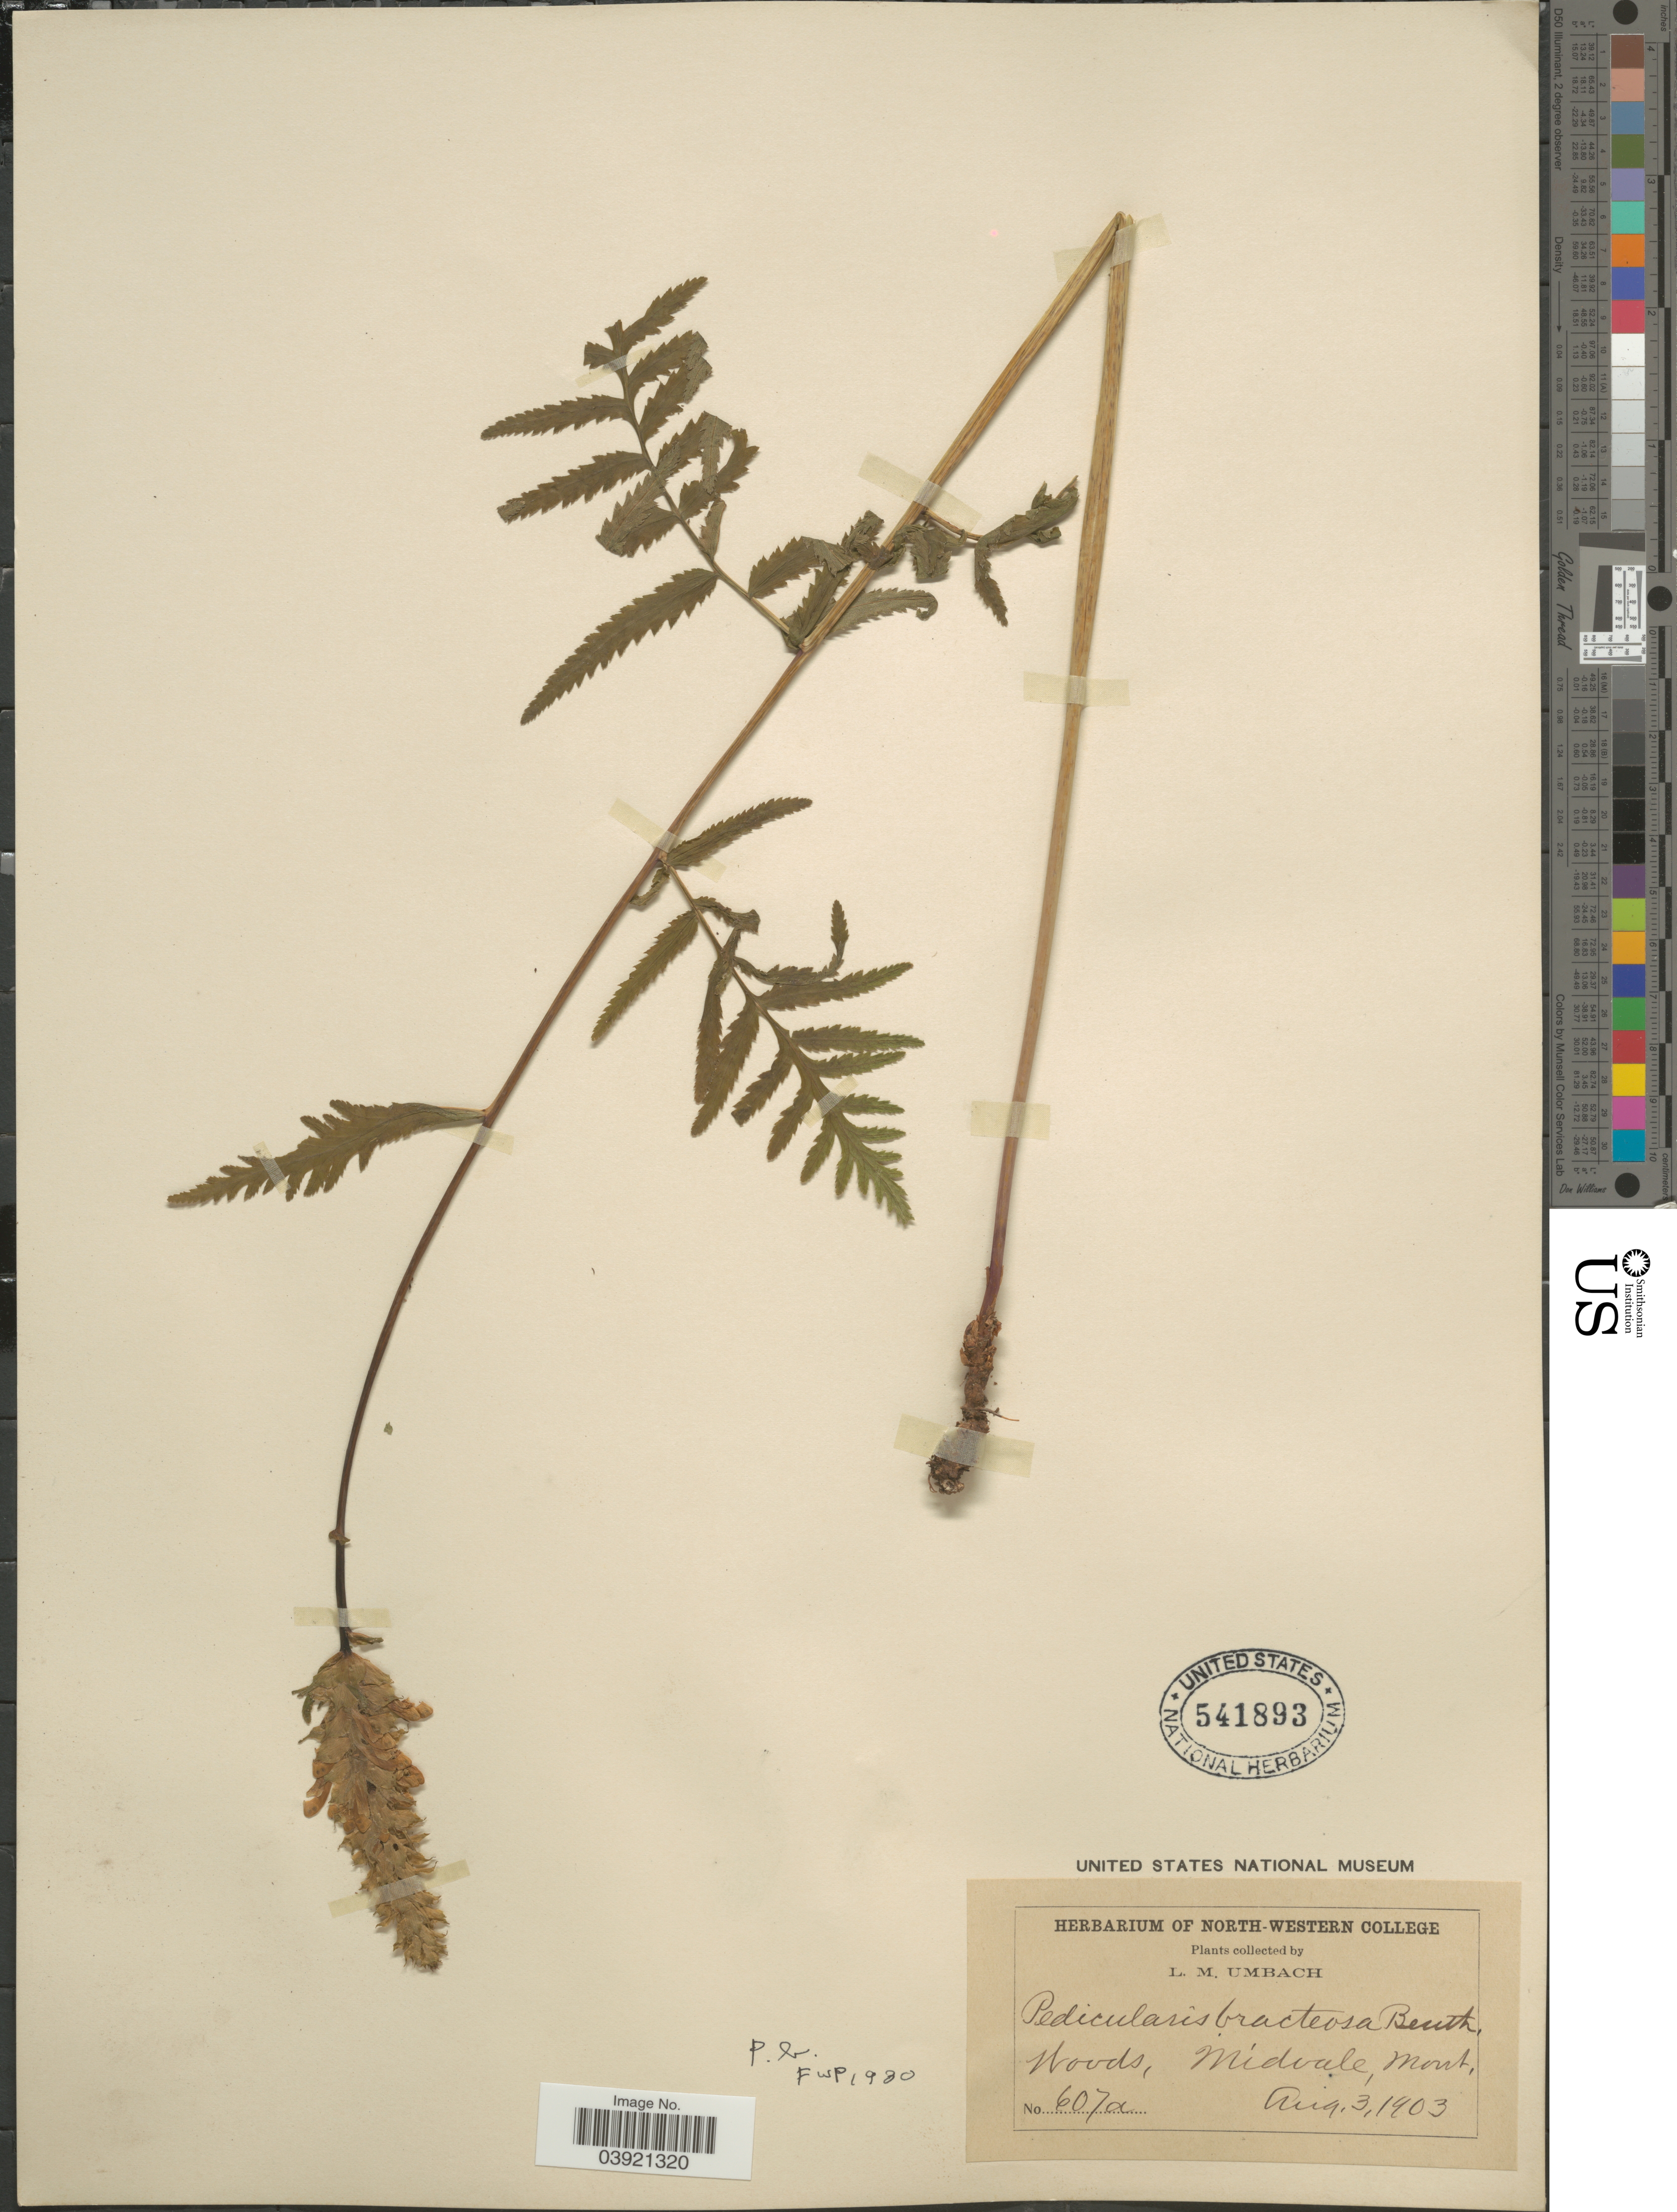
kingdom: Plantae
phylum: Tracheophyta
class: Magnoliopsida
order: Lamiales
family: Orobanchaceae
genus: Pedicularis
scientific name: Pedicularis bracteosa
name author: Benth.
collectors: L. M. Umbach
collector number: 607a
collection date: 1903-08-03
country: United States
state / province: Montana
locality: Midvale.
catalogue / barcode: US 541893